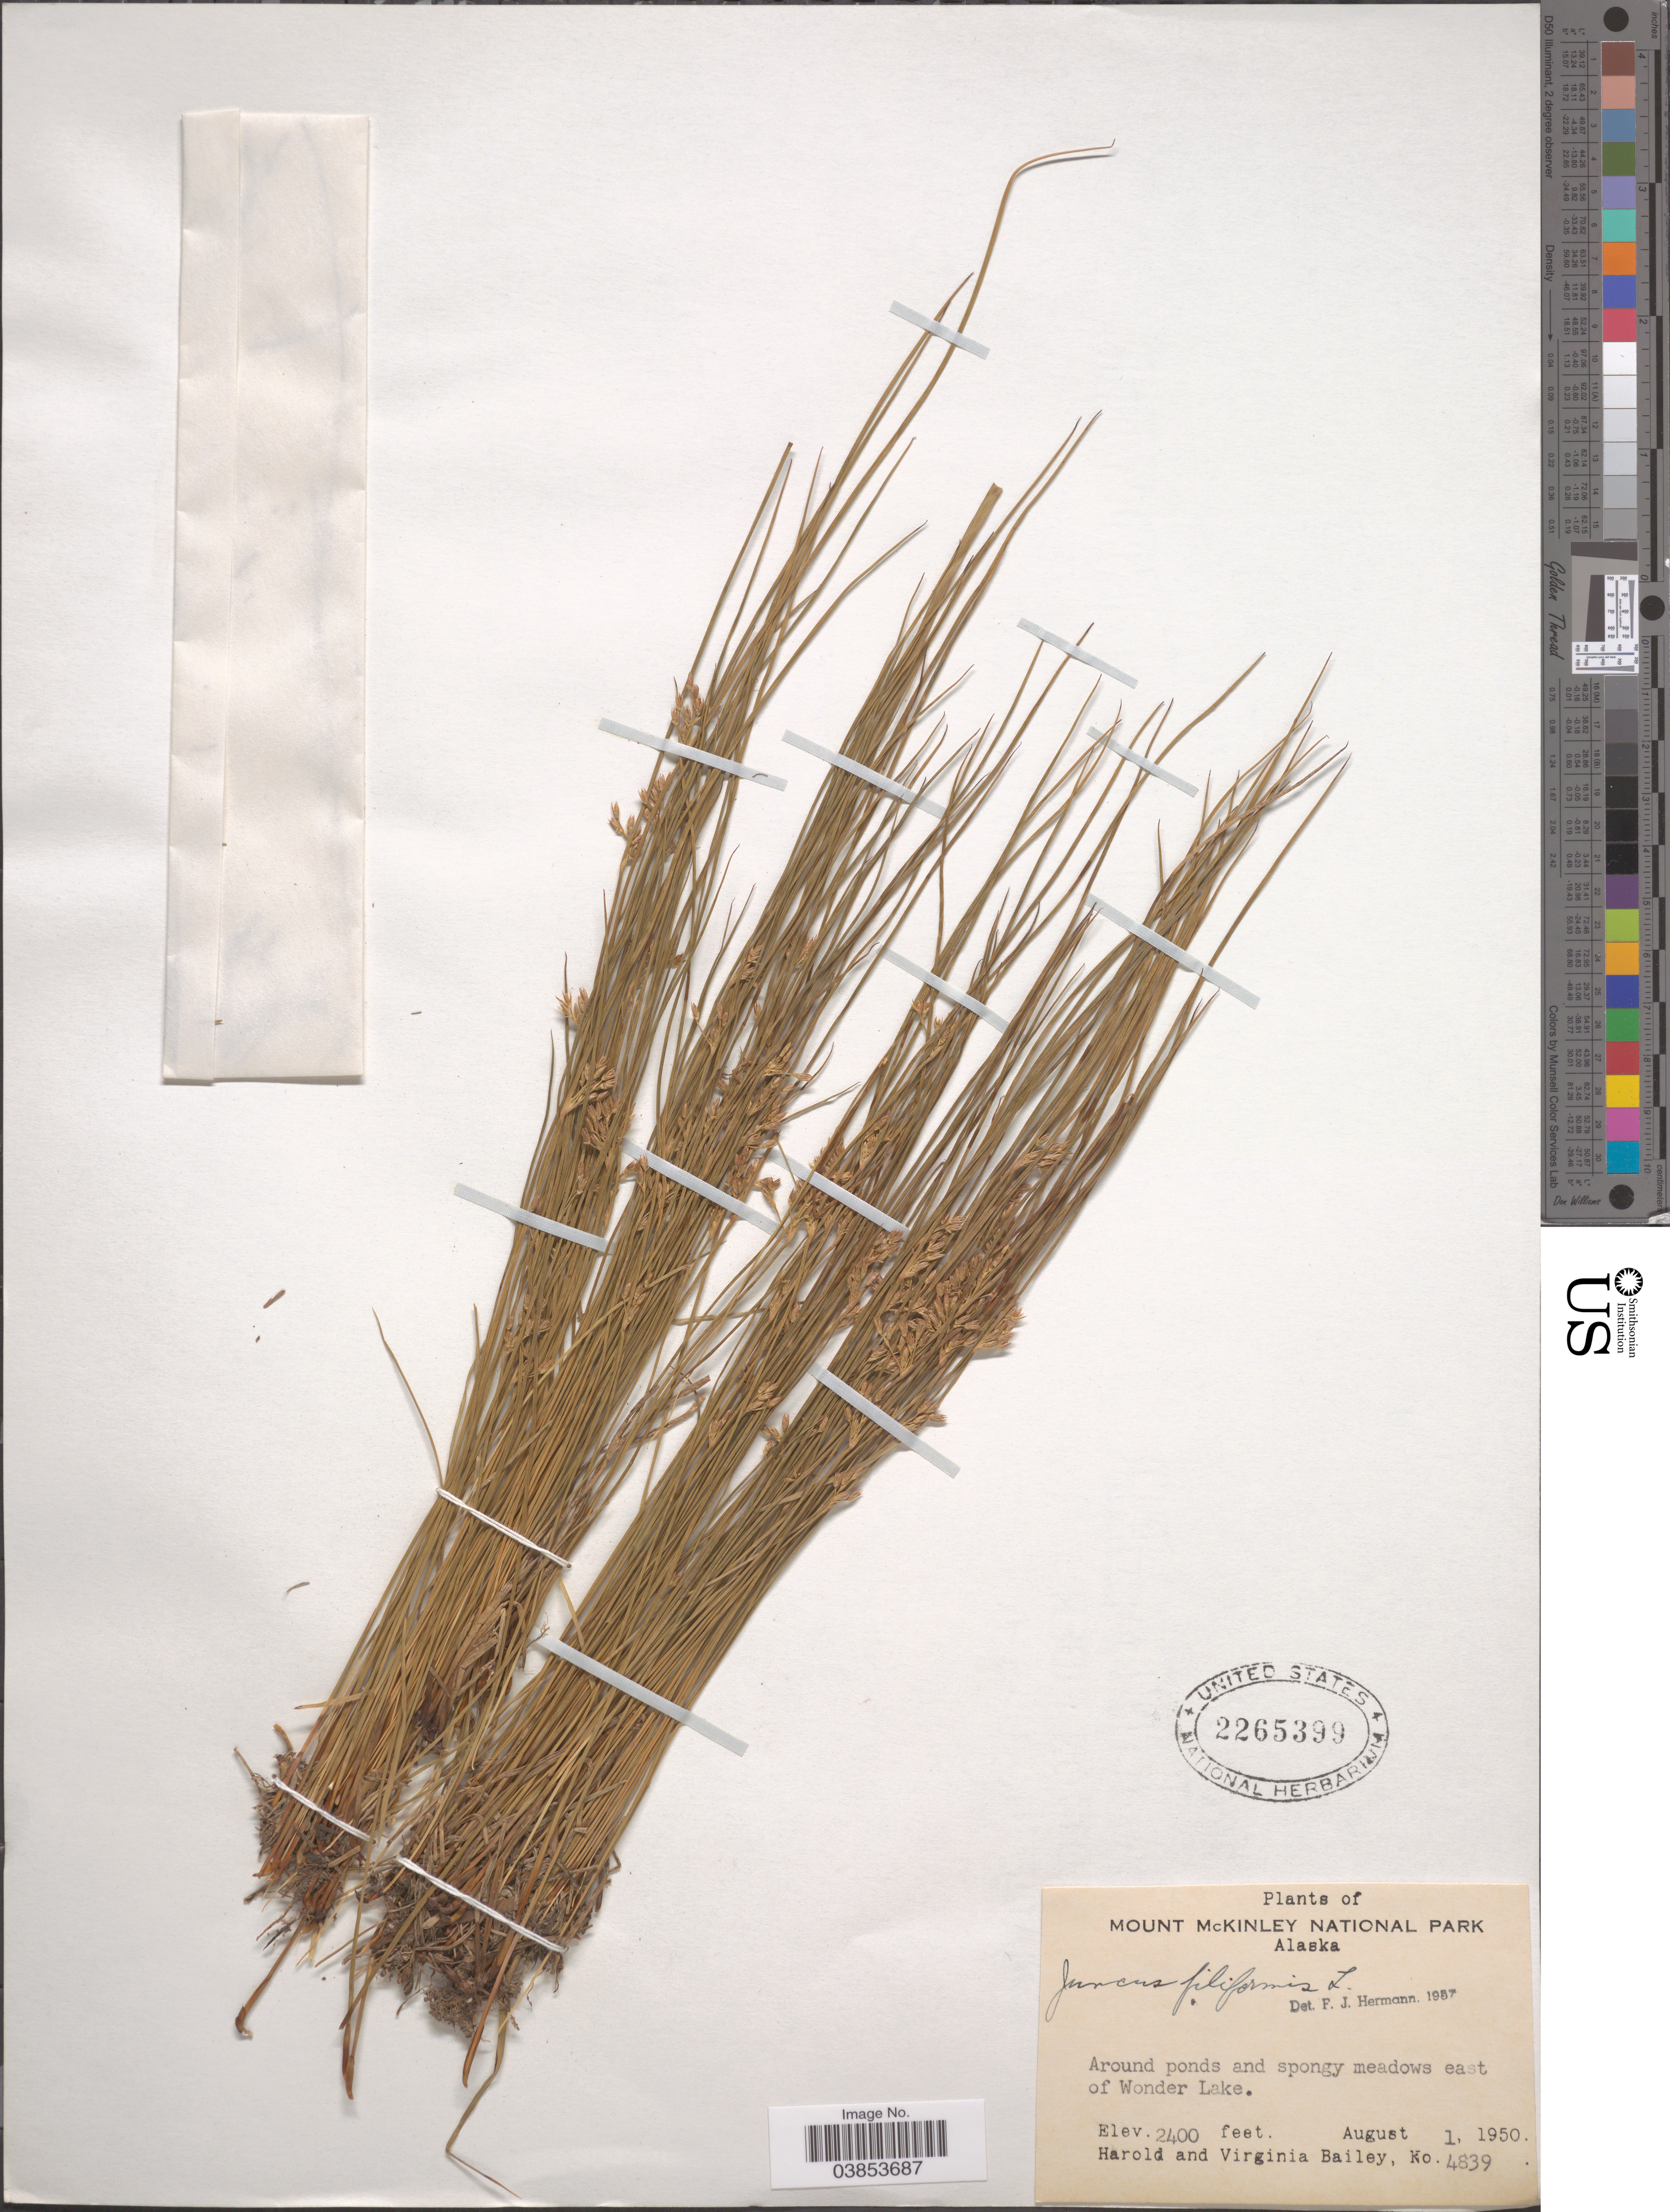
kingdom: Plantae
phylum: Tracheophyta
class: Liliopsida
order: Poales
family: Juncaceae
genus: Juncus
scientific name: Juncus filiformis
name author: L.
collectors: H. Bailey & V. L. Bailey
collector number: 4839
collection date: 1950-08-01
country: United States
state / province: Alaska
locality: Mount McKinley National Park. East of Wonder Lake.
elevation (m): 732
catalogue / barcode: US 2265399